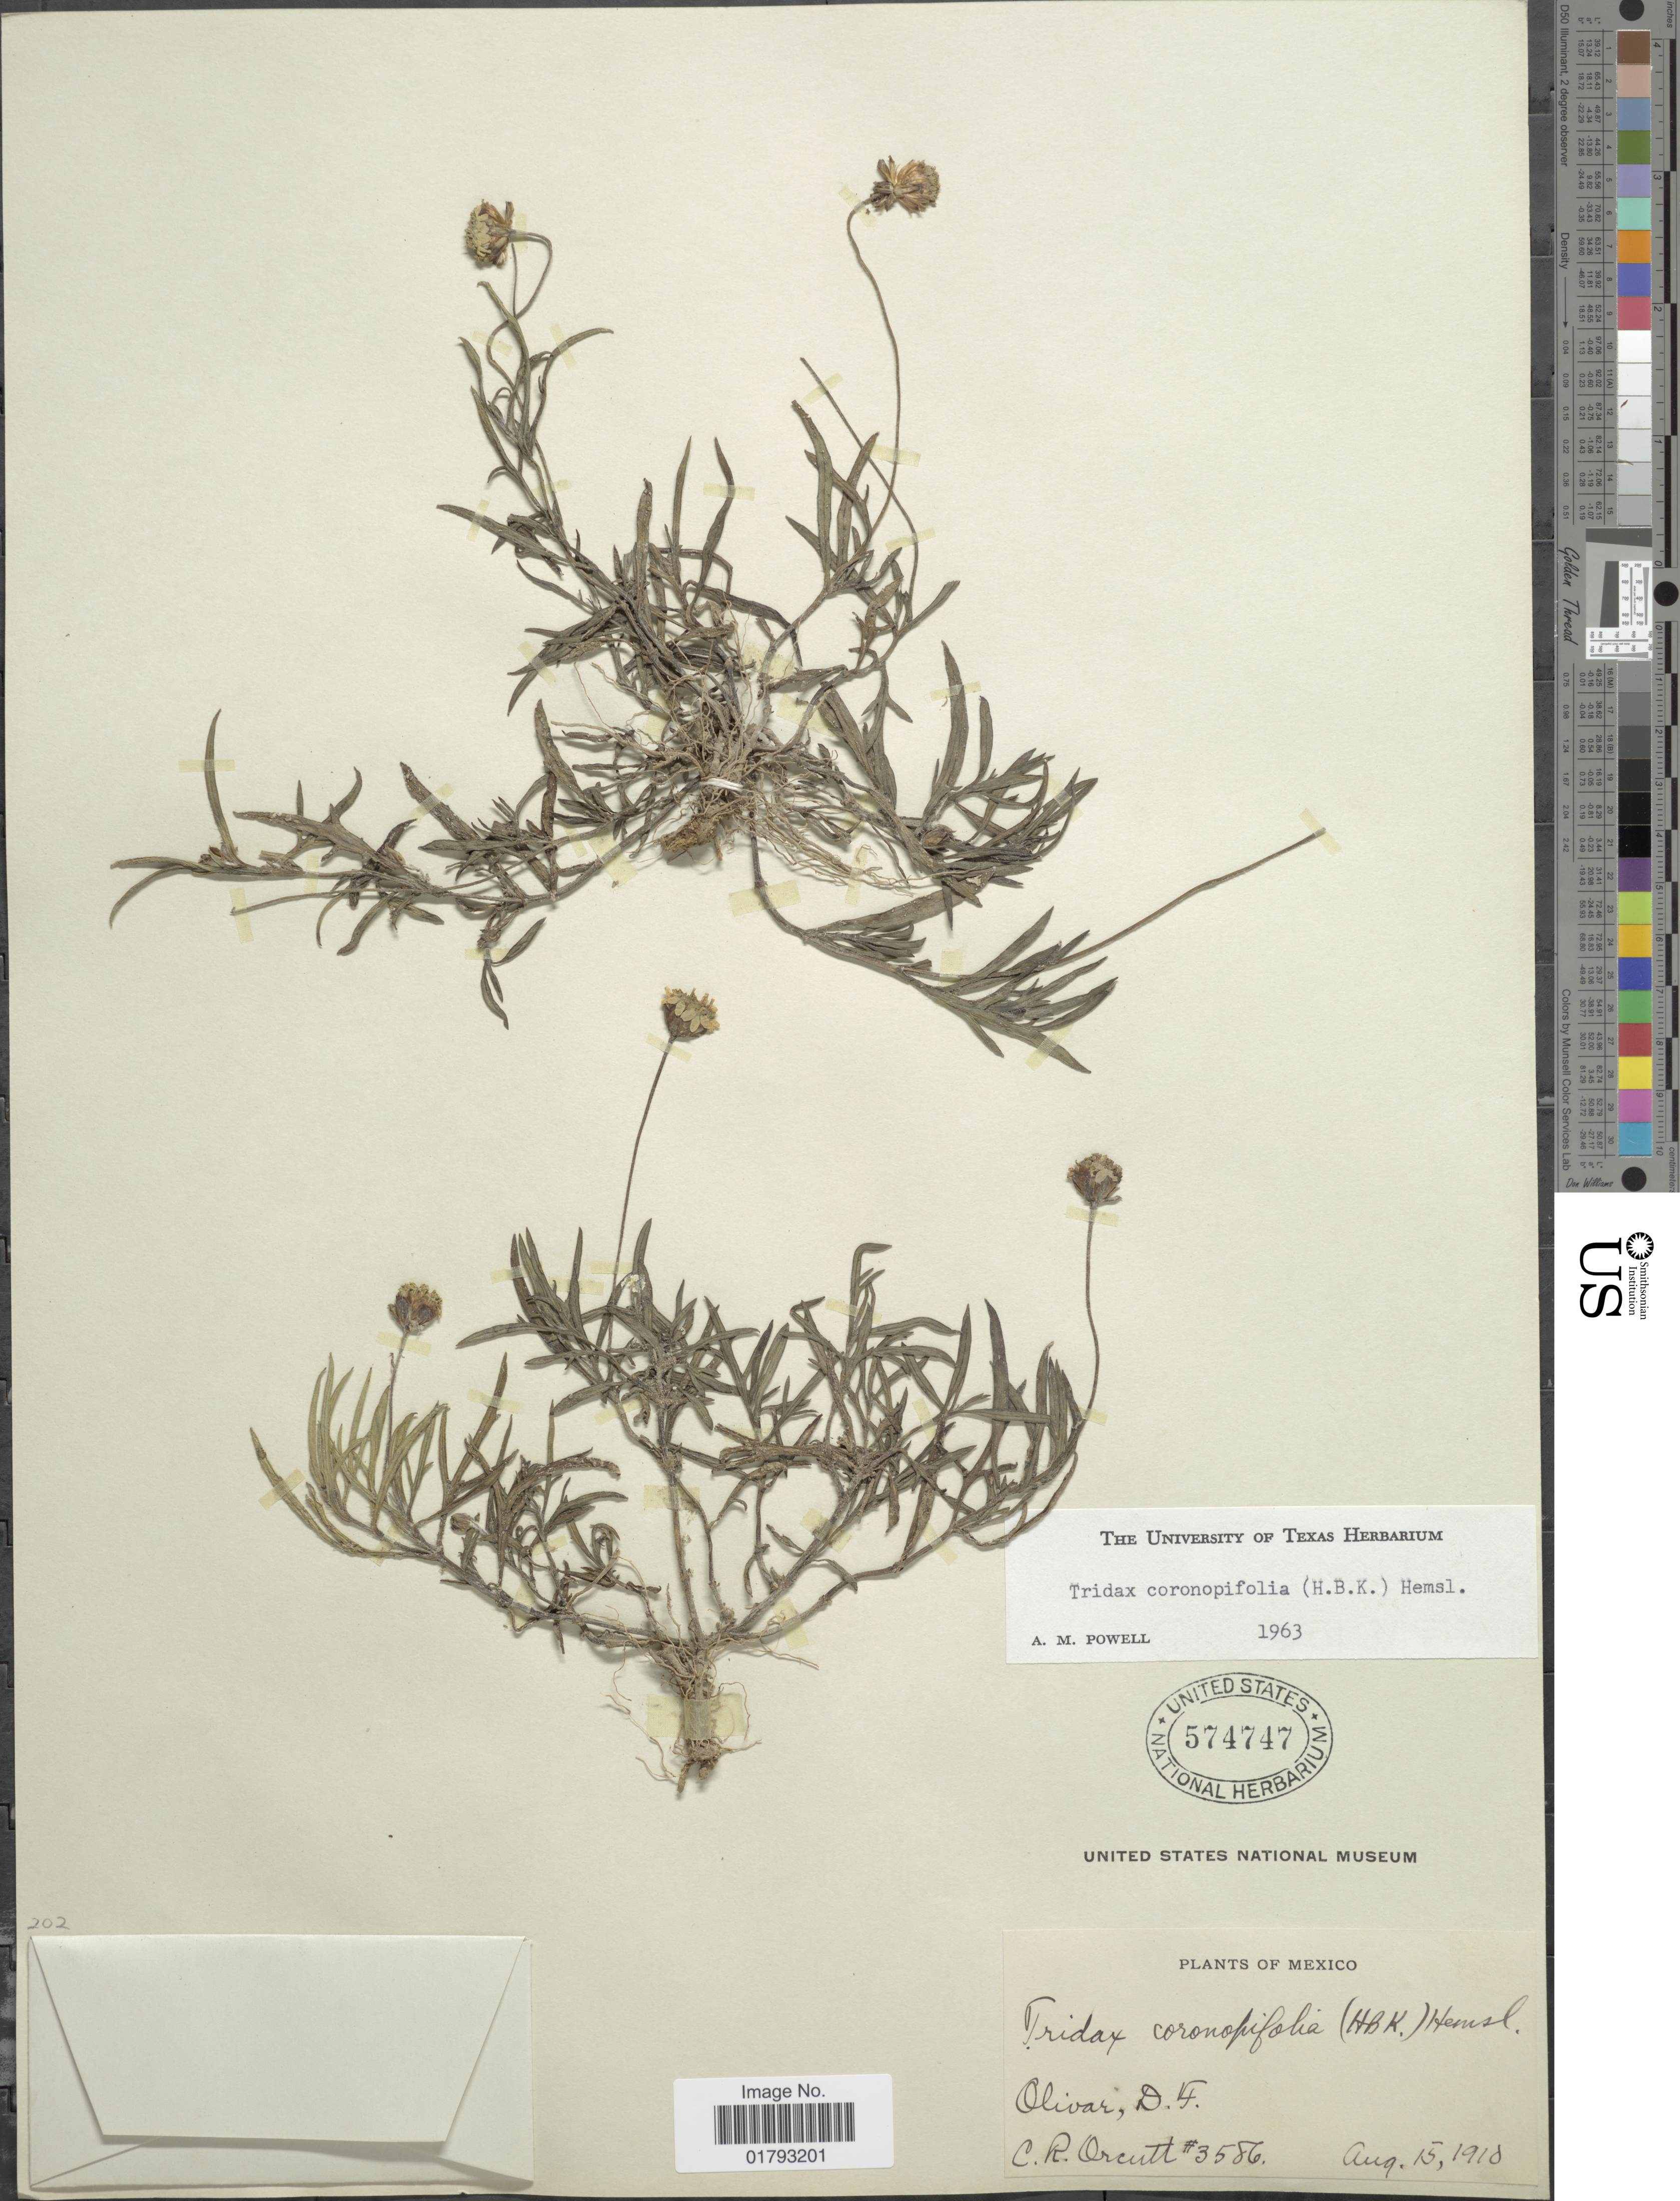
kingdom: Plantae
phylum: Tracheophyta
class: Magnoliopsida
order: Asterales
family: Asteraceae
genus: Tridax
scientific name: Tridax coronopifolia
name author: (Kunth) Hemsl.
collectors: C. R. Orcutt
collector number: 3586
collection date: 1910-08-15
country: Mexico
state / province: Distrito Federal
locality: Olivar, D.F.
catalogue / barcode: US 574747